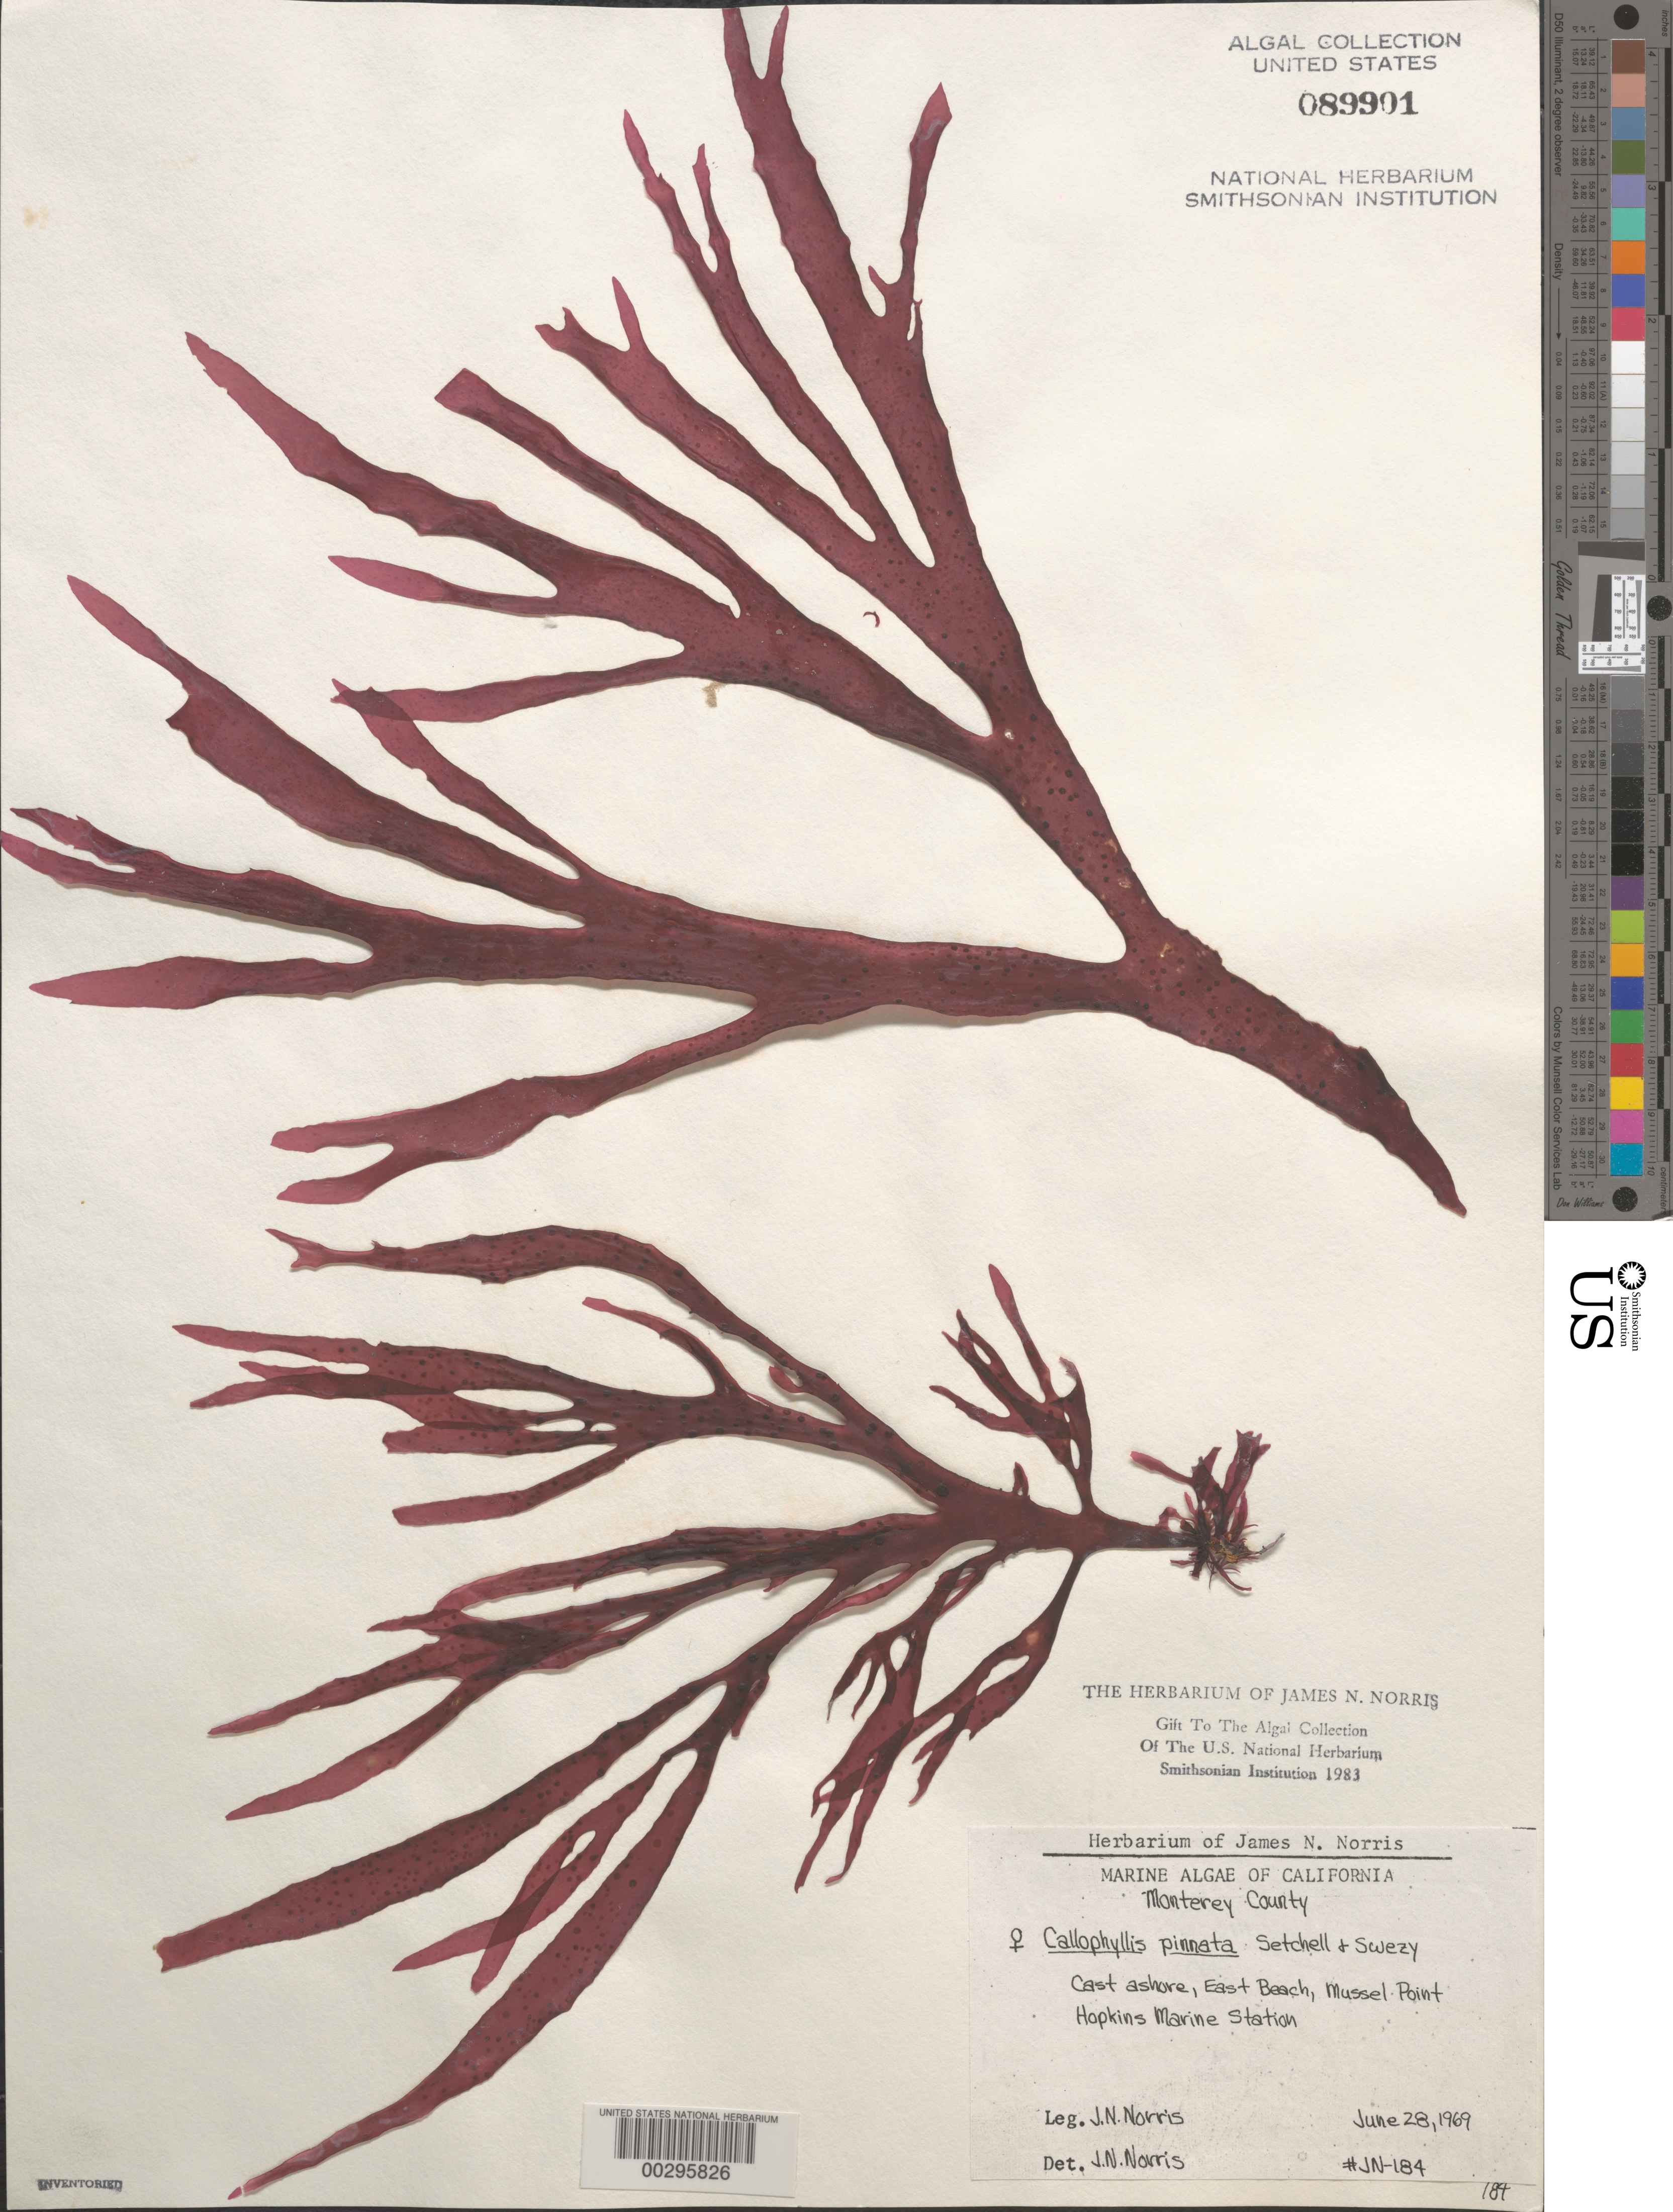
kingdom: Plantae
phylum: Rhodophyta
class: Florideophyceae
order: Gigartinales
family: Kallymeniaceae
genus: Callophyllis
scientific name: Callophyllis pinnata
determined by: Norris, James N.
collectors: J. N. Norris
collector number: JN-184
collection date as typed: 28 Jun 1969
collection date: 1969-06-28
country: United States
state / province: California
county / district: Monterey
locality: East Beach, Hopkins Marine Station, Mussel Point, Pacific Grove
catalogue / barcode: US 89901